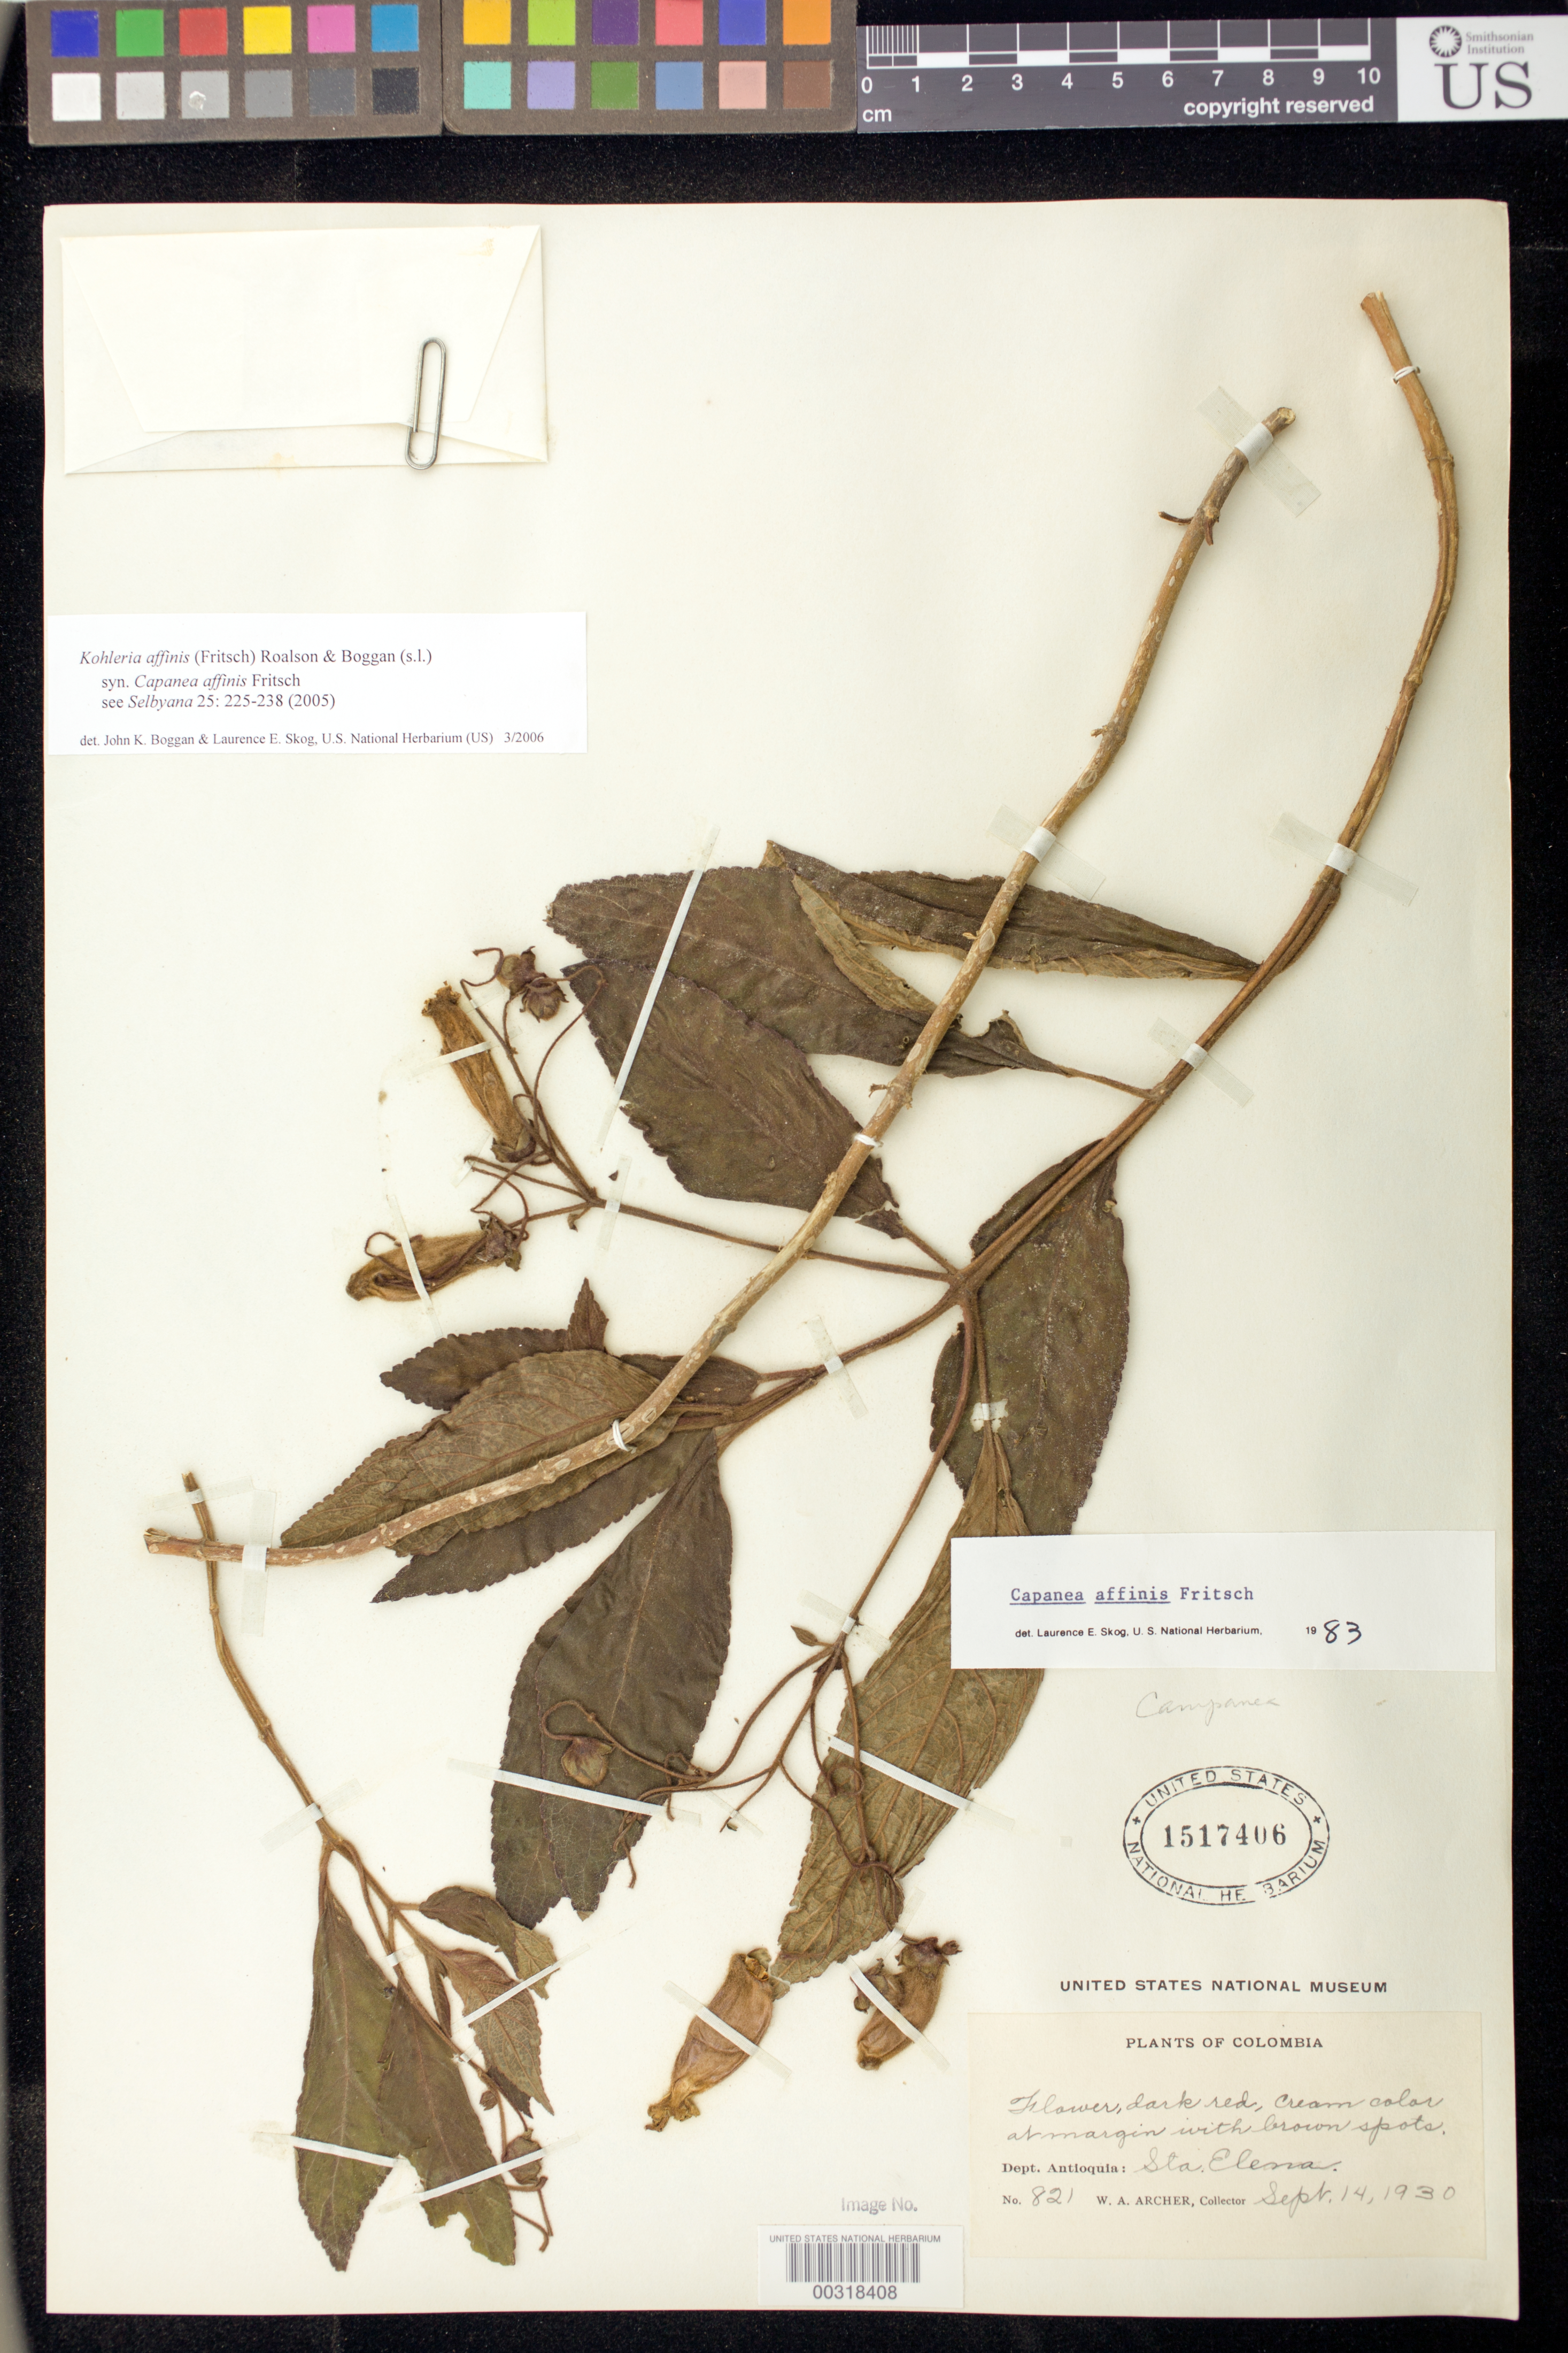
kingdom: Plantae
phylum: Tracheophyta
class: Magnoliopsida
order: Lamiales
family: Gesneriaceae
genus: Kohleria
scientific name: Kohleria affinis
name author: (Fritsch) Roalson & Boggan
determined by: Boggan, J. K.; Skog, L. E.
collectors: A. W. Archer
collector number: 821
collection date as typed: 14 Sep 1930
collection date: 1930-09-14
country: Colombia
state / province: Antioquia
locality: Sta. Elena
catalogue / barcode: US 1517406